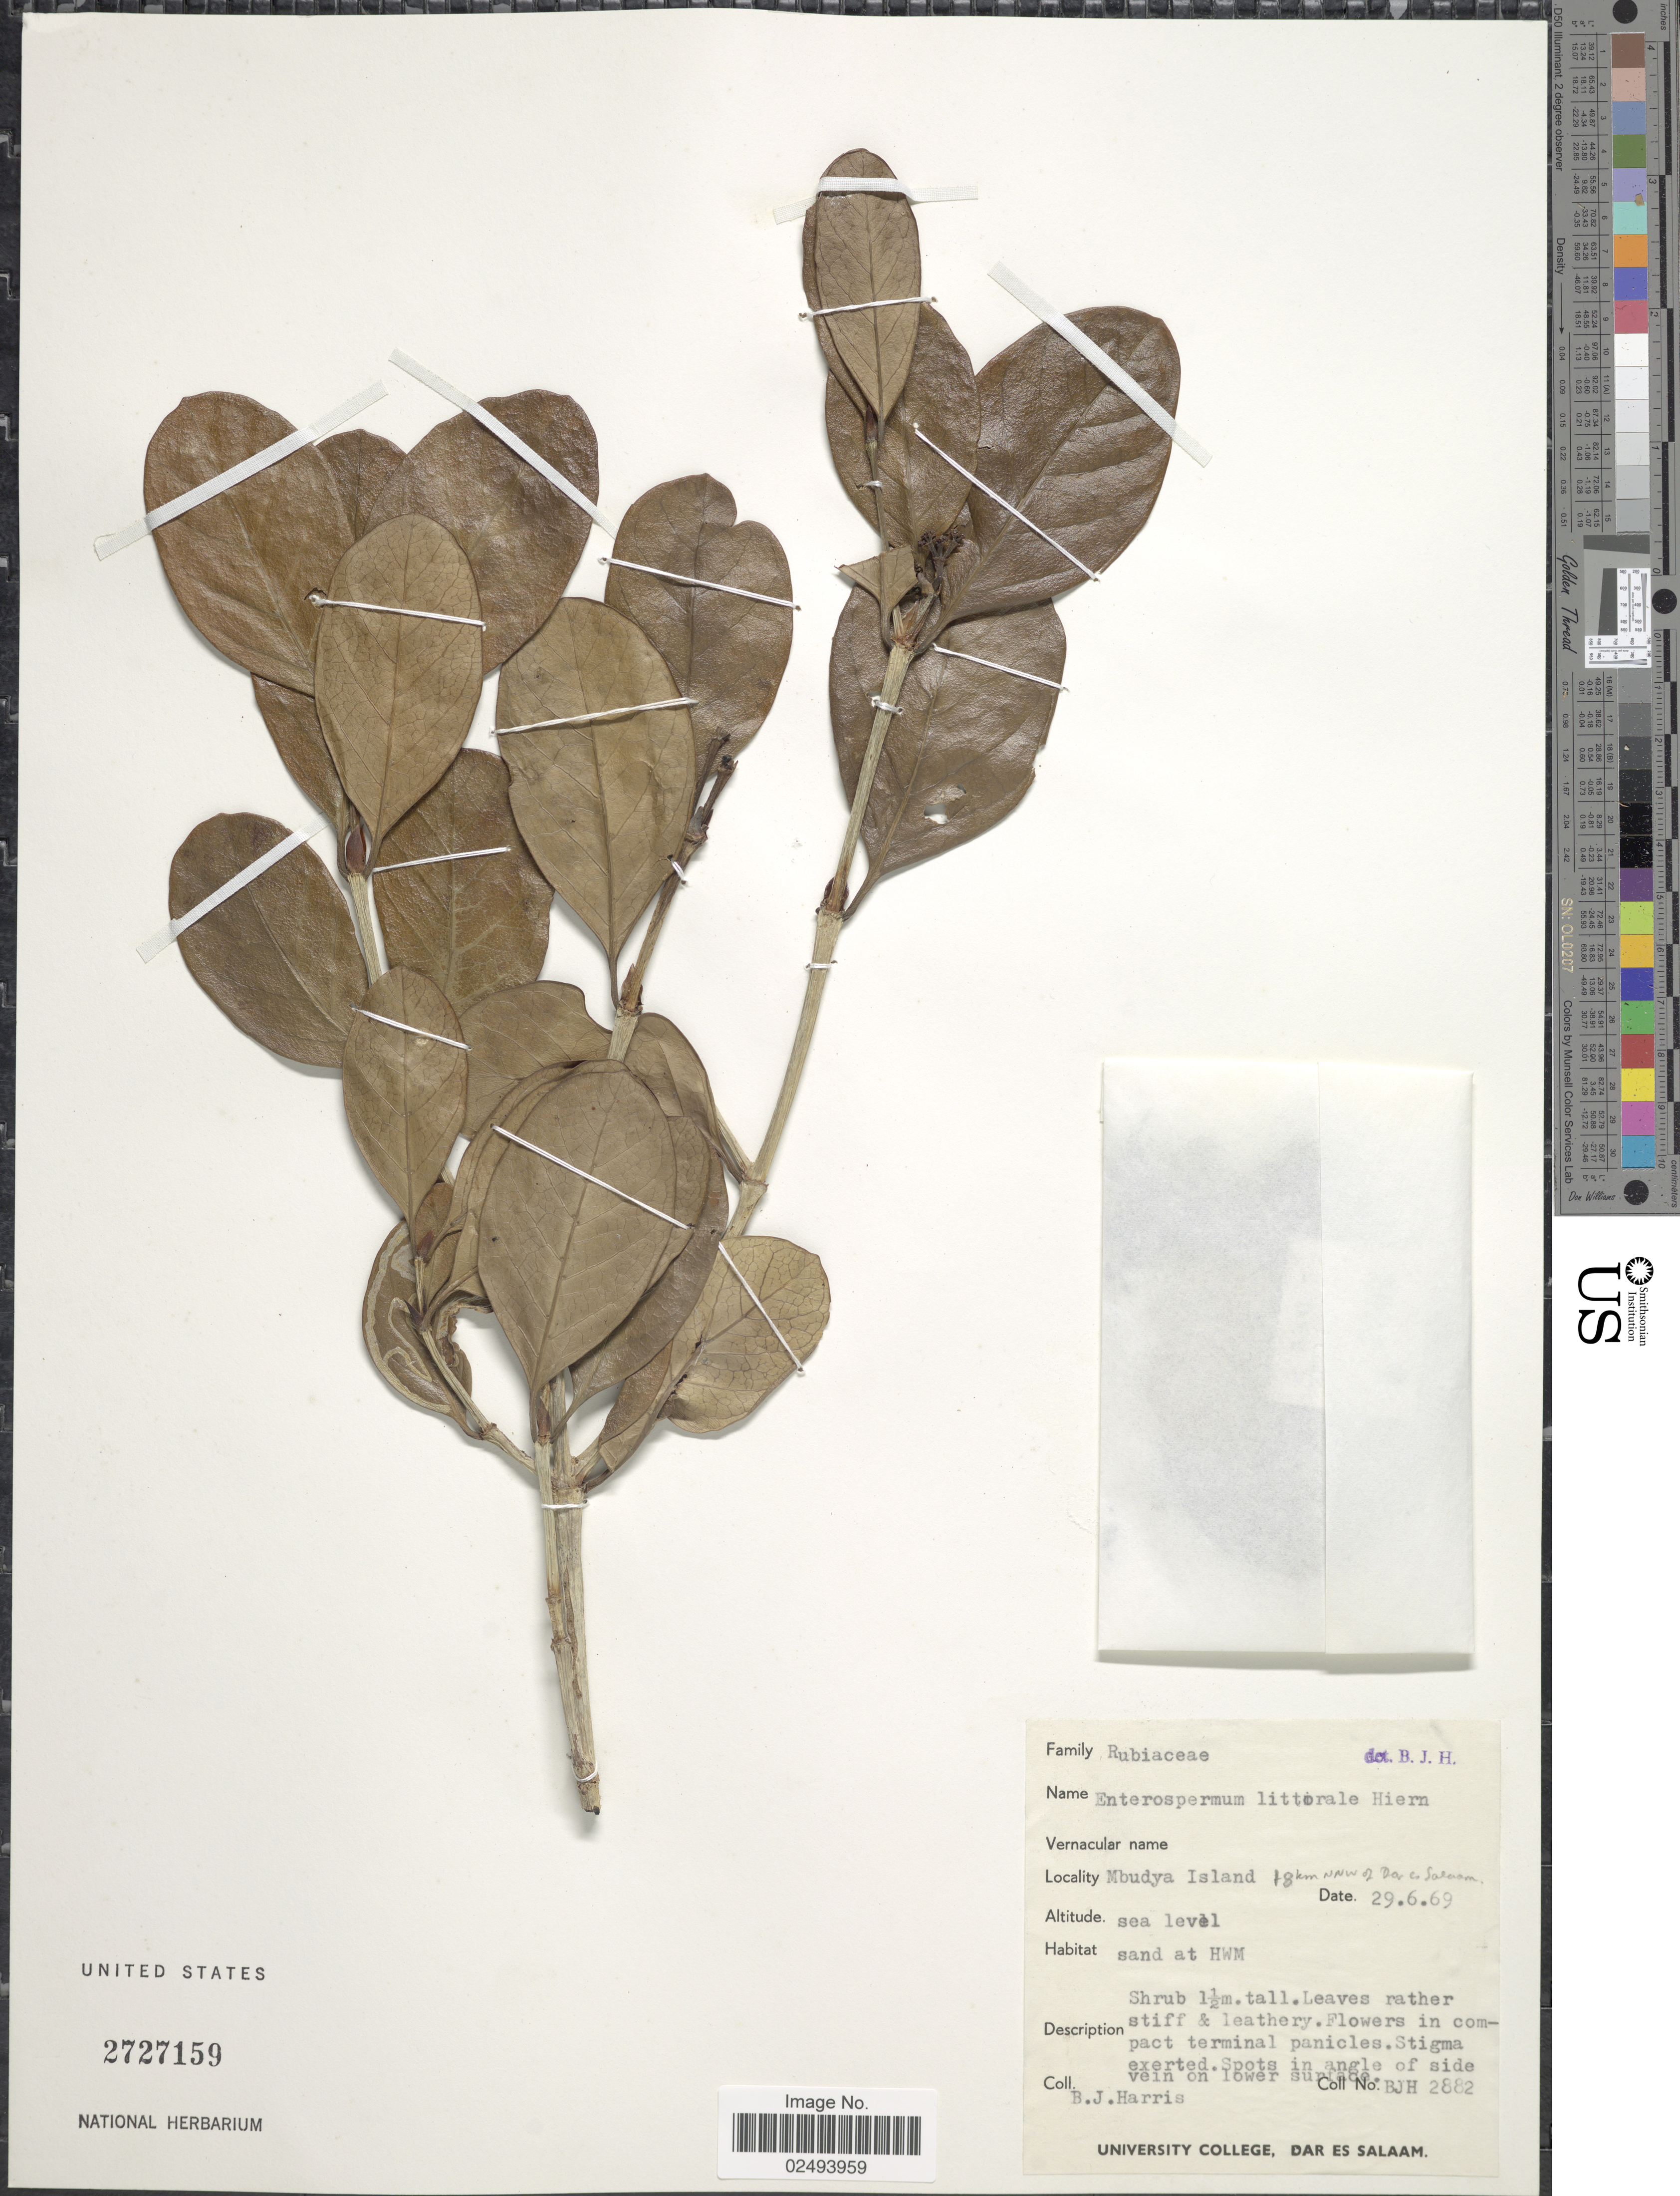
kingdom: Plantae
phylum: Tracheophyta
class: Magnoliopsida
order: Gentianales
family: Rubiaceae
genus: Coptosperma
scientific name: Coptosperma littorale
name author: (Hiern) Degreef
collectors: B. J. Harris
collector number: BJH2882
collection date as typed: Transcribed d/m/y: 29/6/69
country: Tanzania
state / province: Dar es Salaam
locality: Mbudya Island 18 km NNW of Dar es Salaam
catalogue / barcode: US 2727159